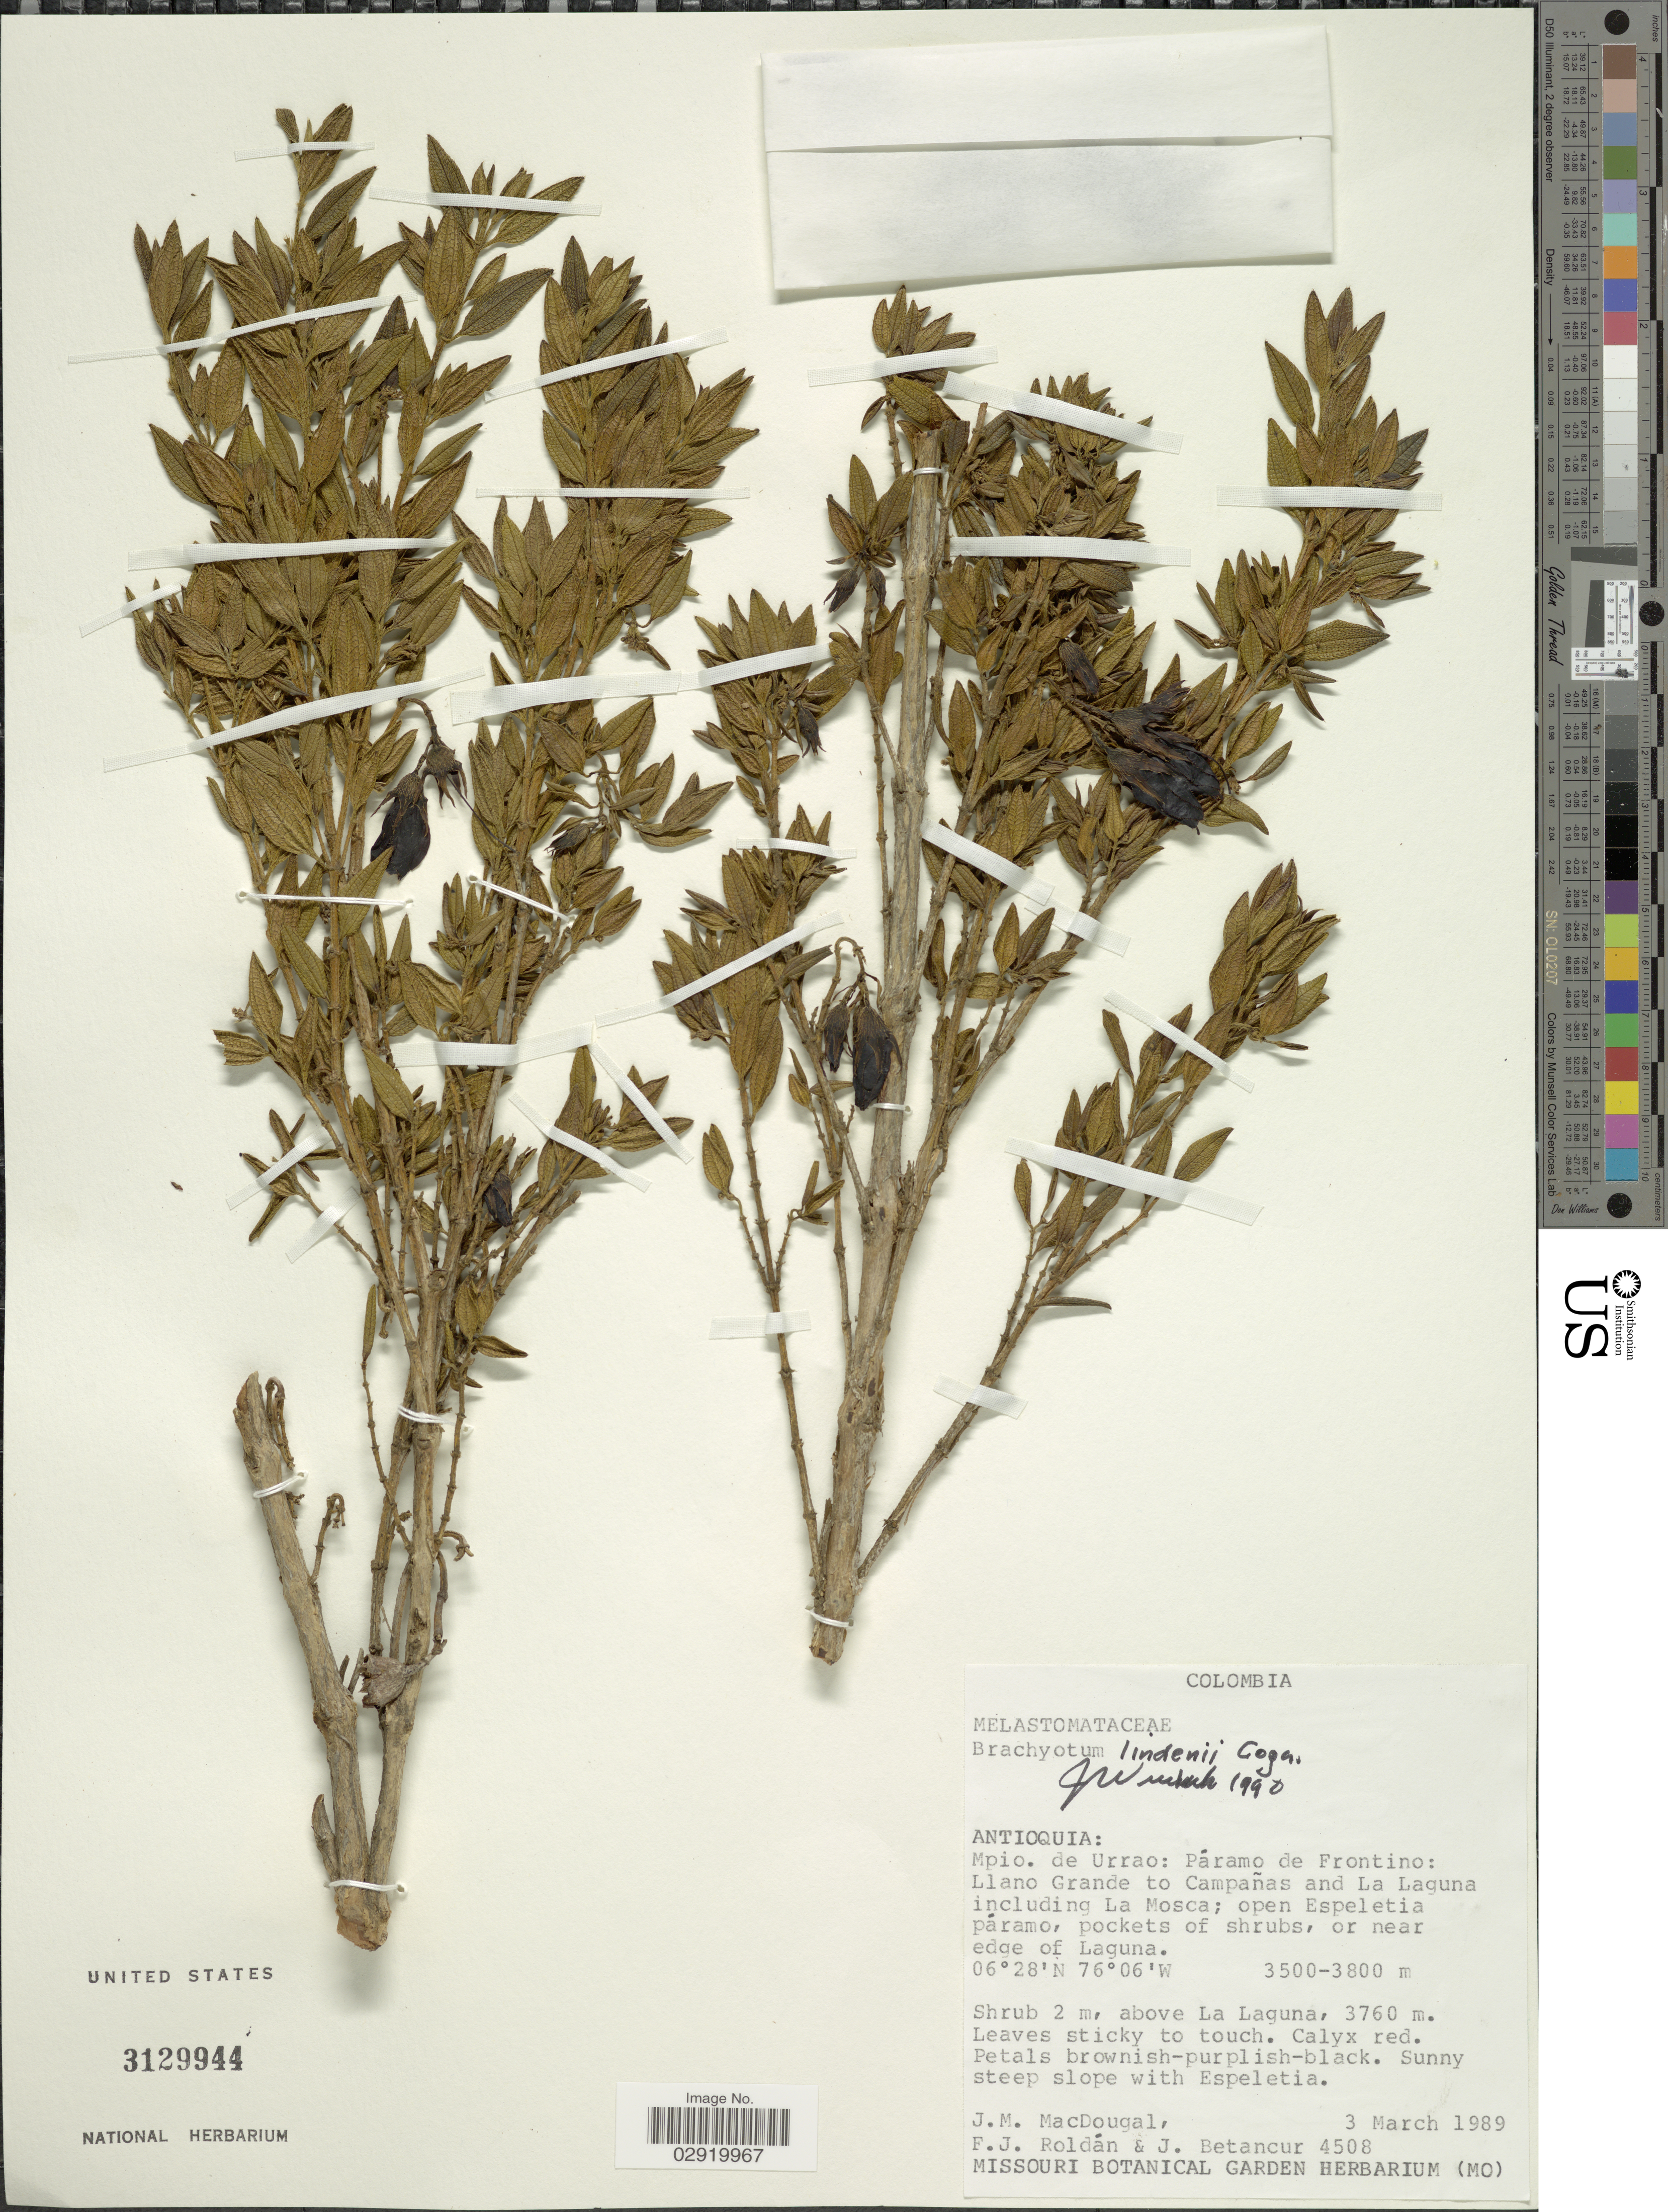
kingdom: Plantae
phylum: Tracheophyta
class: Magnoliopsida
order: Myrtales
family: Melastomataceae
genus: Brachyotum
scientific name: Brachyotum lindenii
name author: Cogn.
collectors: F. J. Roldán & J. Betancur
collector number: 4508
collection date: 1989-03-03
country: Colombia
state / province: Antioquia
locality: Mpio. de Urrao: Páramo de Frontino: Llano Grande to Campañas and La Laguna including La Mosca; open Espeletia páramo, pockets of shrubs, or near edge of Laguna.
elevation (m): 3500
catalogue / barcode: US 3129944